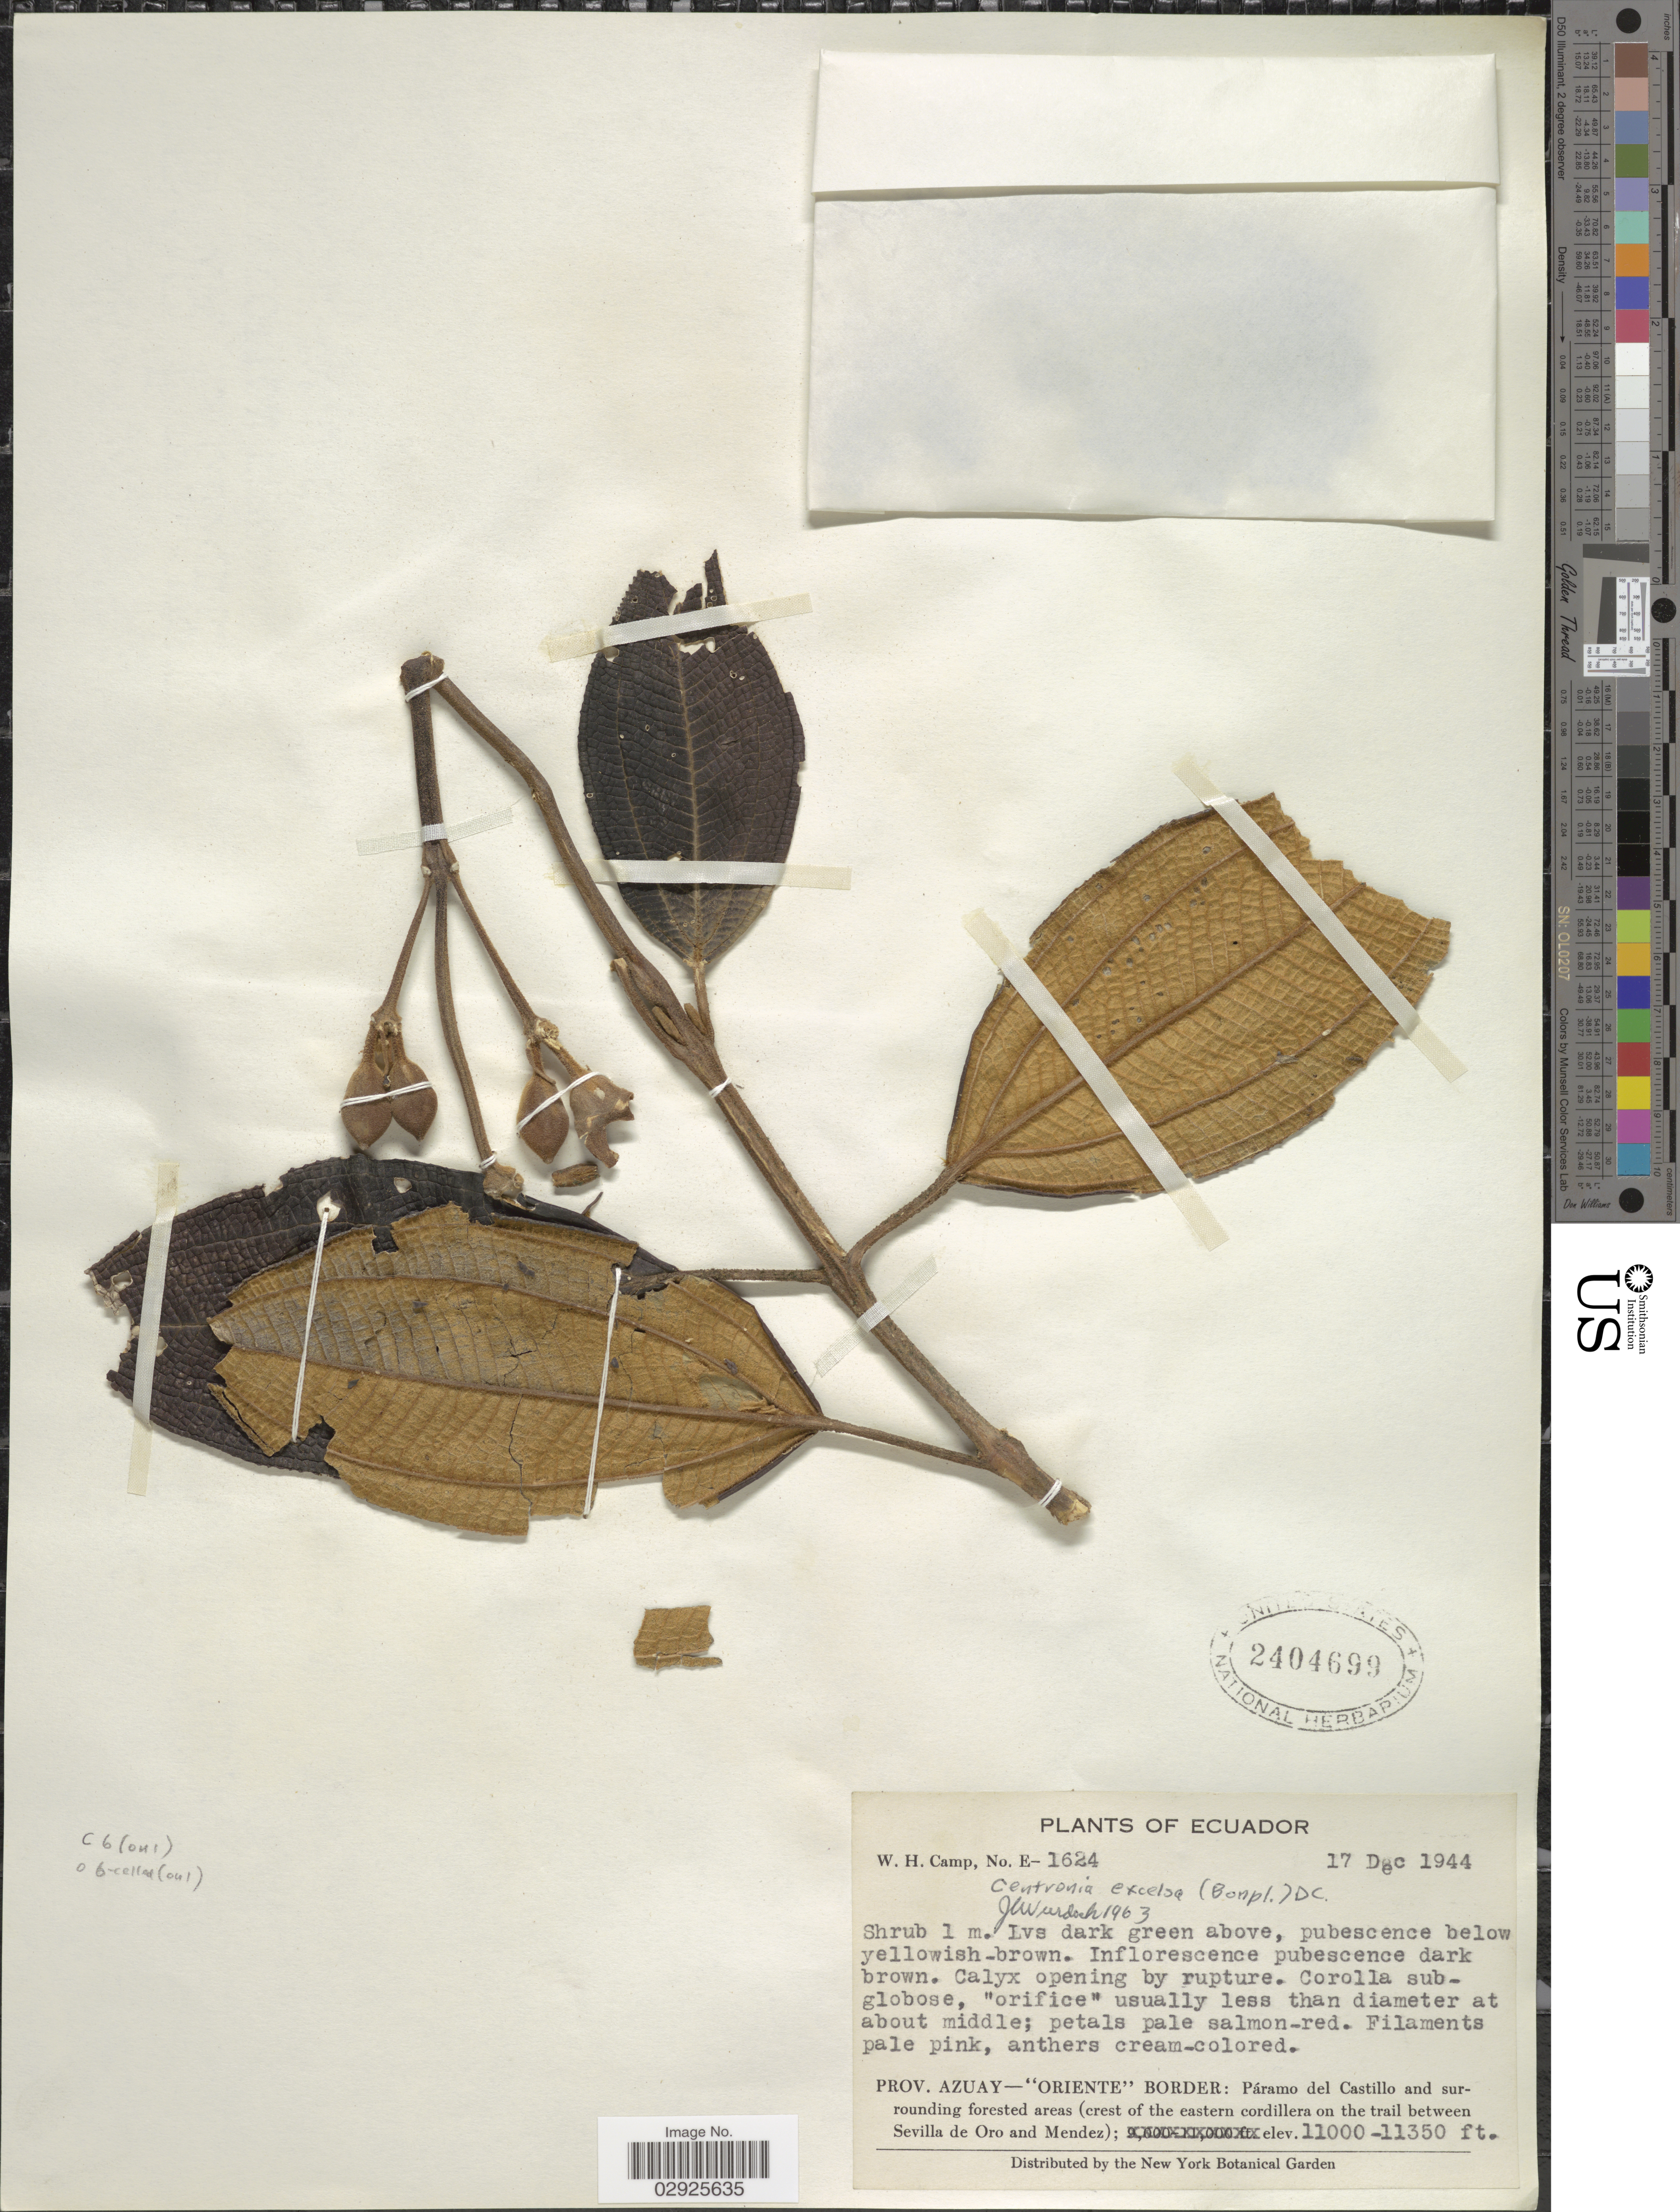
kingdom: Plantae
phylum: Tracheophyta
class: Magnoliopsida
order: Myrtales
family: Melastomataceae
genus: Meriania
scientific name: Meriania tomentosa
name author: (Cogn.) Wurdack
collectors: W. H. Camp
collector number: E-1624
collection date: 1944-12-17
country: Ecuador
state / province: Azuay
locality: Prov. Azuay - "Oriente" Border: Pàramo del Castillo and surrounding forested area (crest of the eastern cordillera on the trail between Sevilla de Oro and Mendez)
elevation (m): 3353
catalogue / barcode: US 2404699